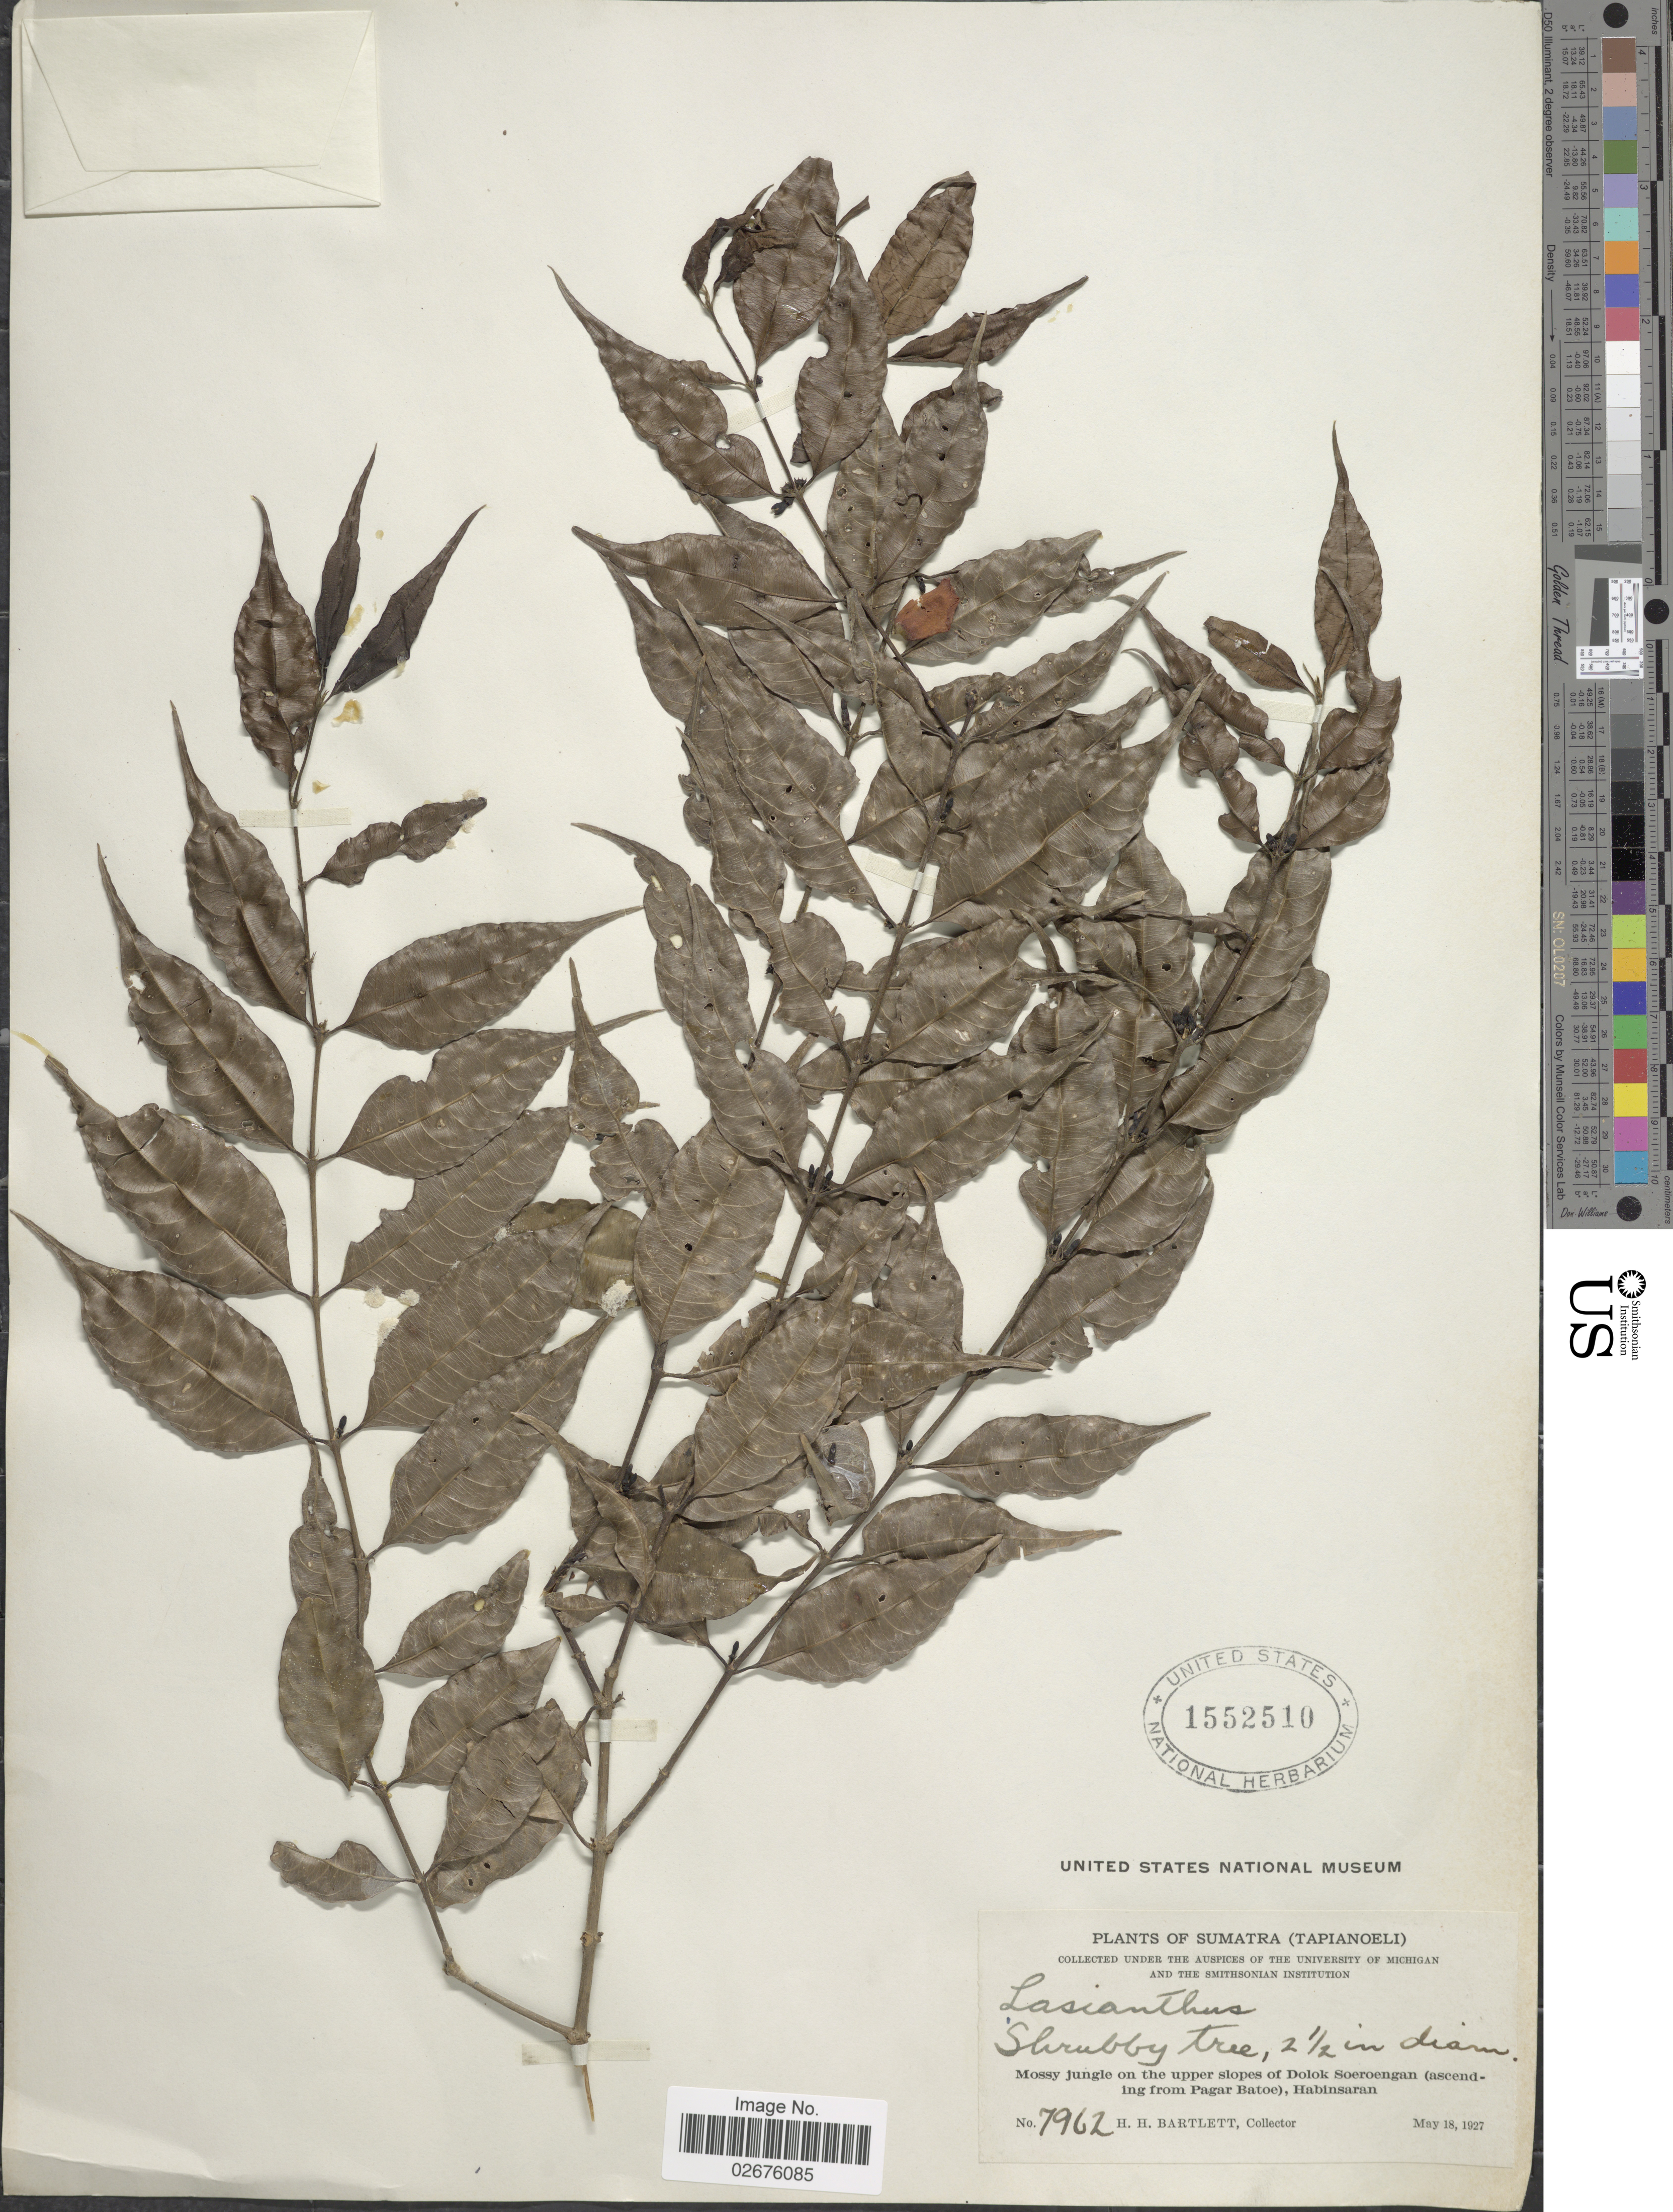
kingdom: Plantae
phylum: Tracheophyta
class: Magnoliopsida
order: Gentianales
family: Rubiaceae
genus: Lasianthus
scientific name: Lasianthus sp.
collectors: H. H. Bartlett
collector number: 7962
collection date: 1927-05-18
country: Indonesia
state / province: Sumatra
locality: (Tapianoeli). Mosy jungle on the upper slopes of Dolok Soeroengan (ascending from Pagar Batoe), Habinsaran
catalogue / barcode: US 1552510